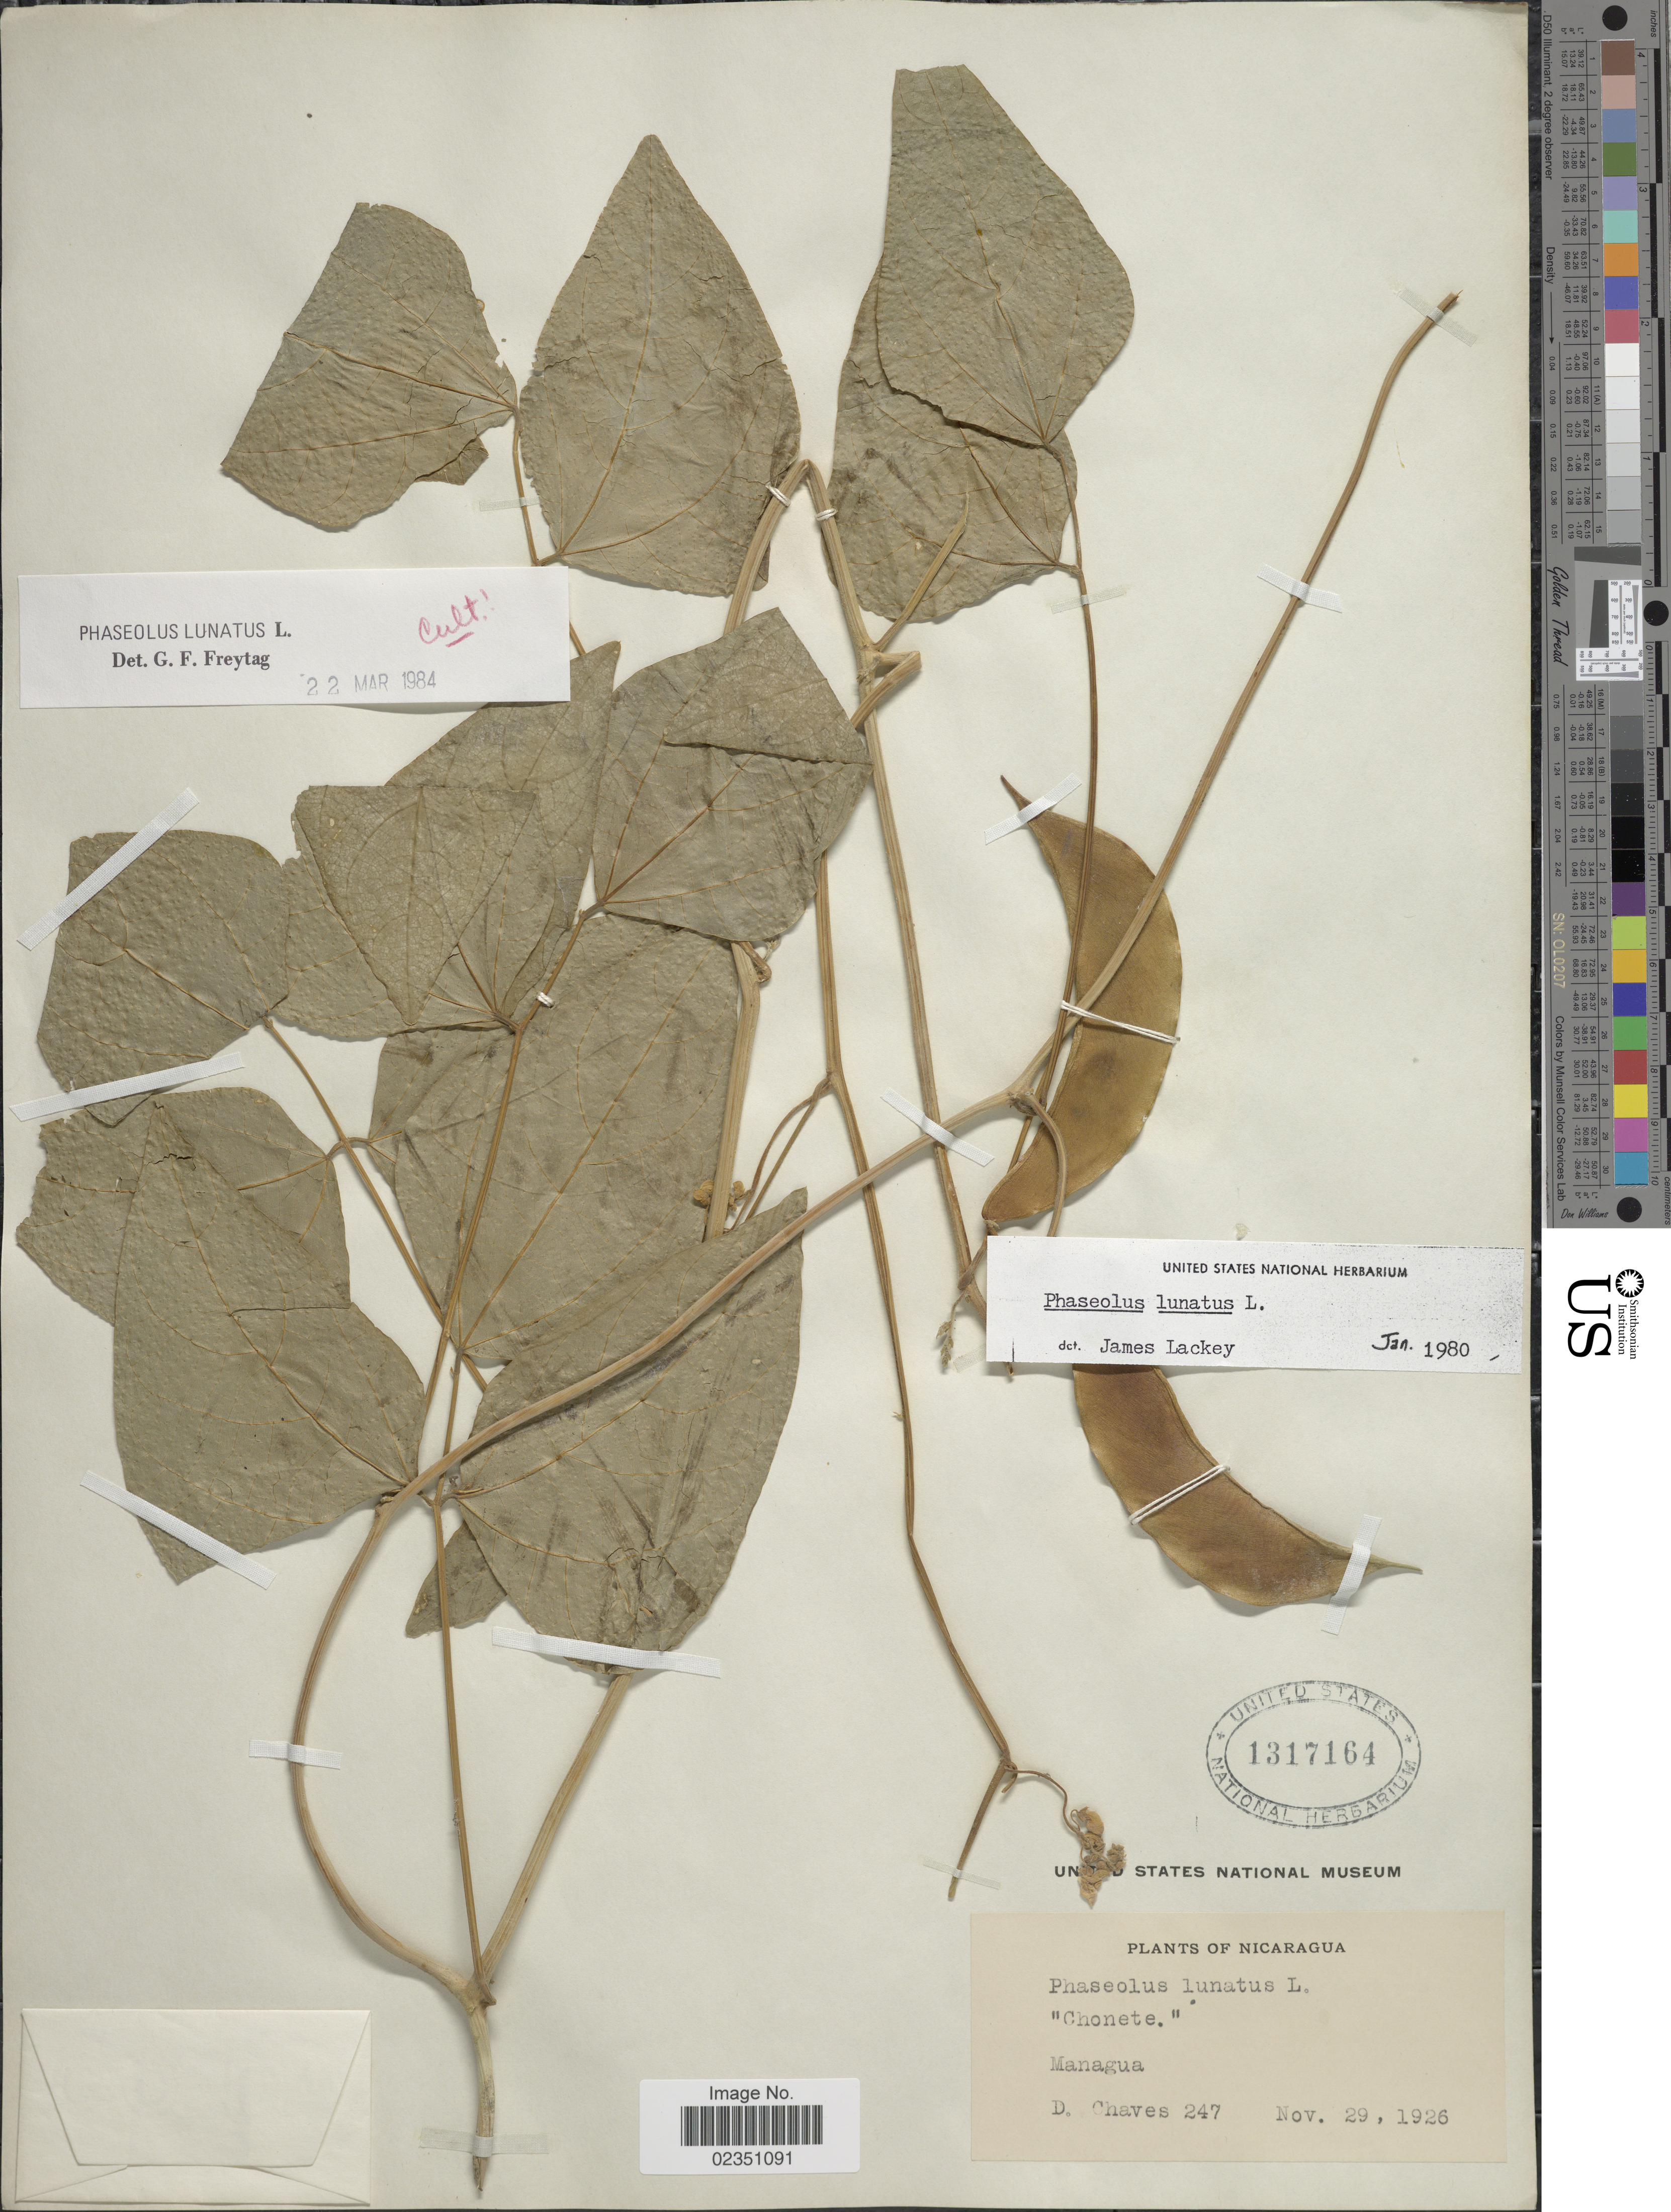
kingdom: Plantae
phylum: Tracheophyta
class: Magnoliopsida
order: Fabales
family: Fabaceae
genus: Phaseolus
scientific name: Phaseolus lunatus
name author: L.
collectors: D. Chaves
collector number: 247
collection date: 1926-11-29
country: Nicaragua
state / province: Managua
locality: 'Chonete'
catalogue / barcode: US 1317164